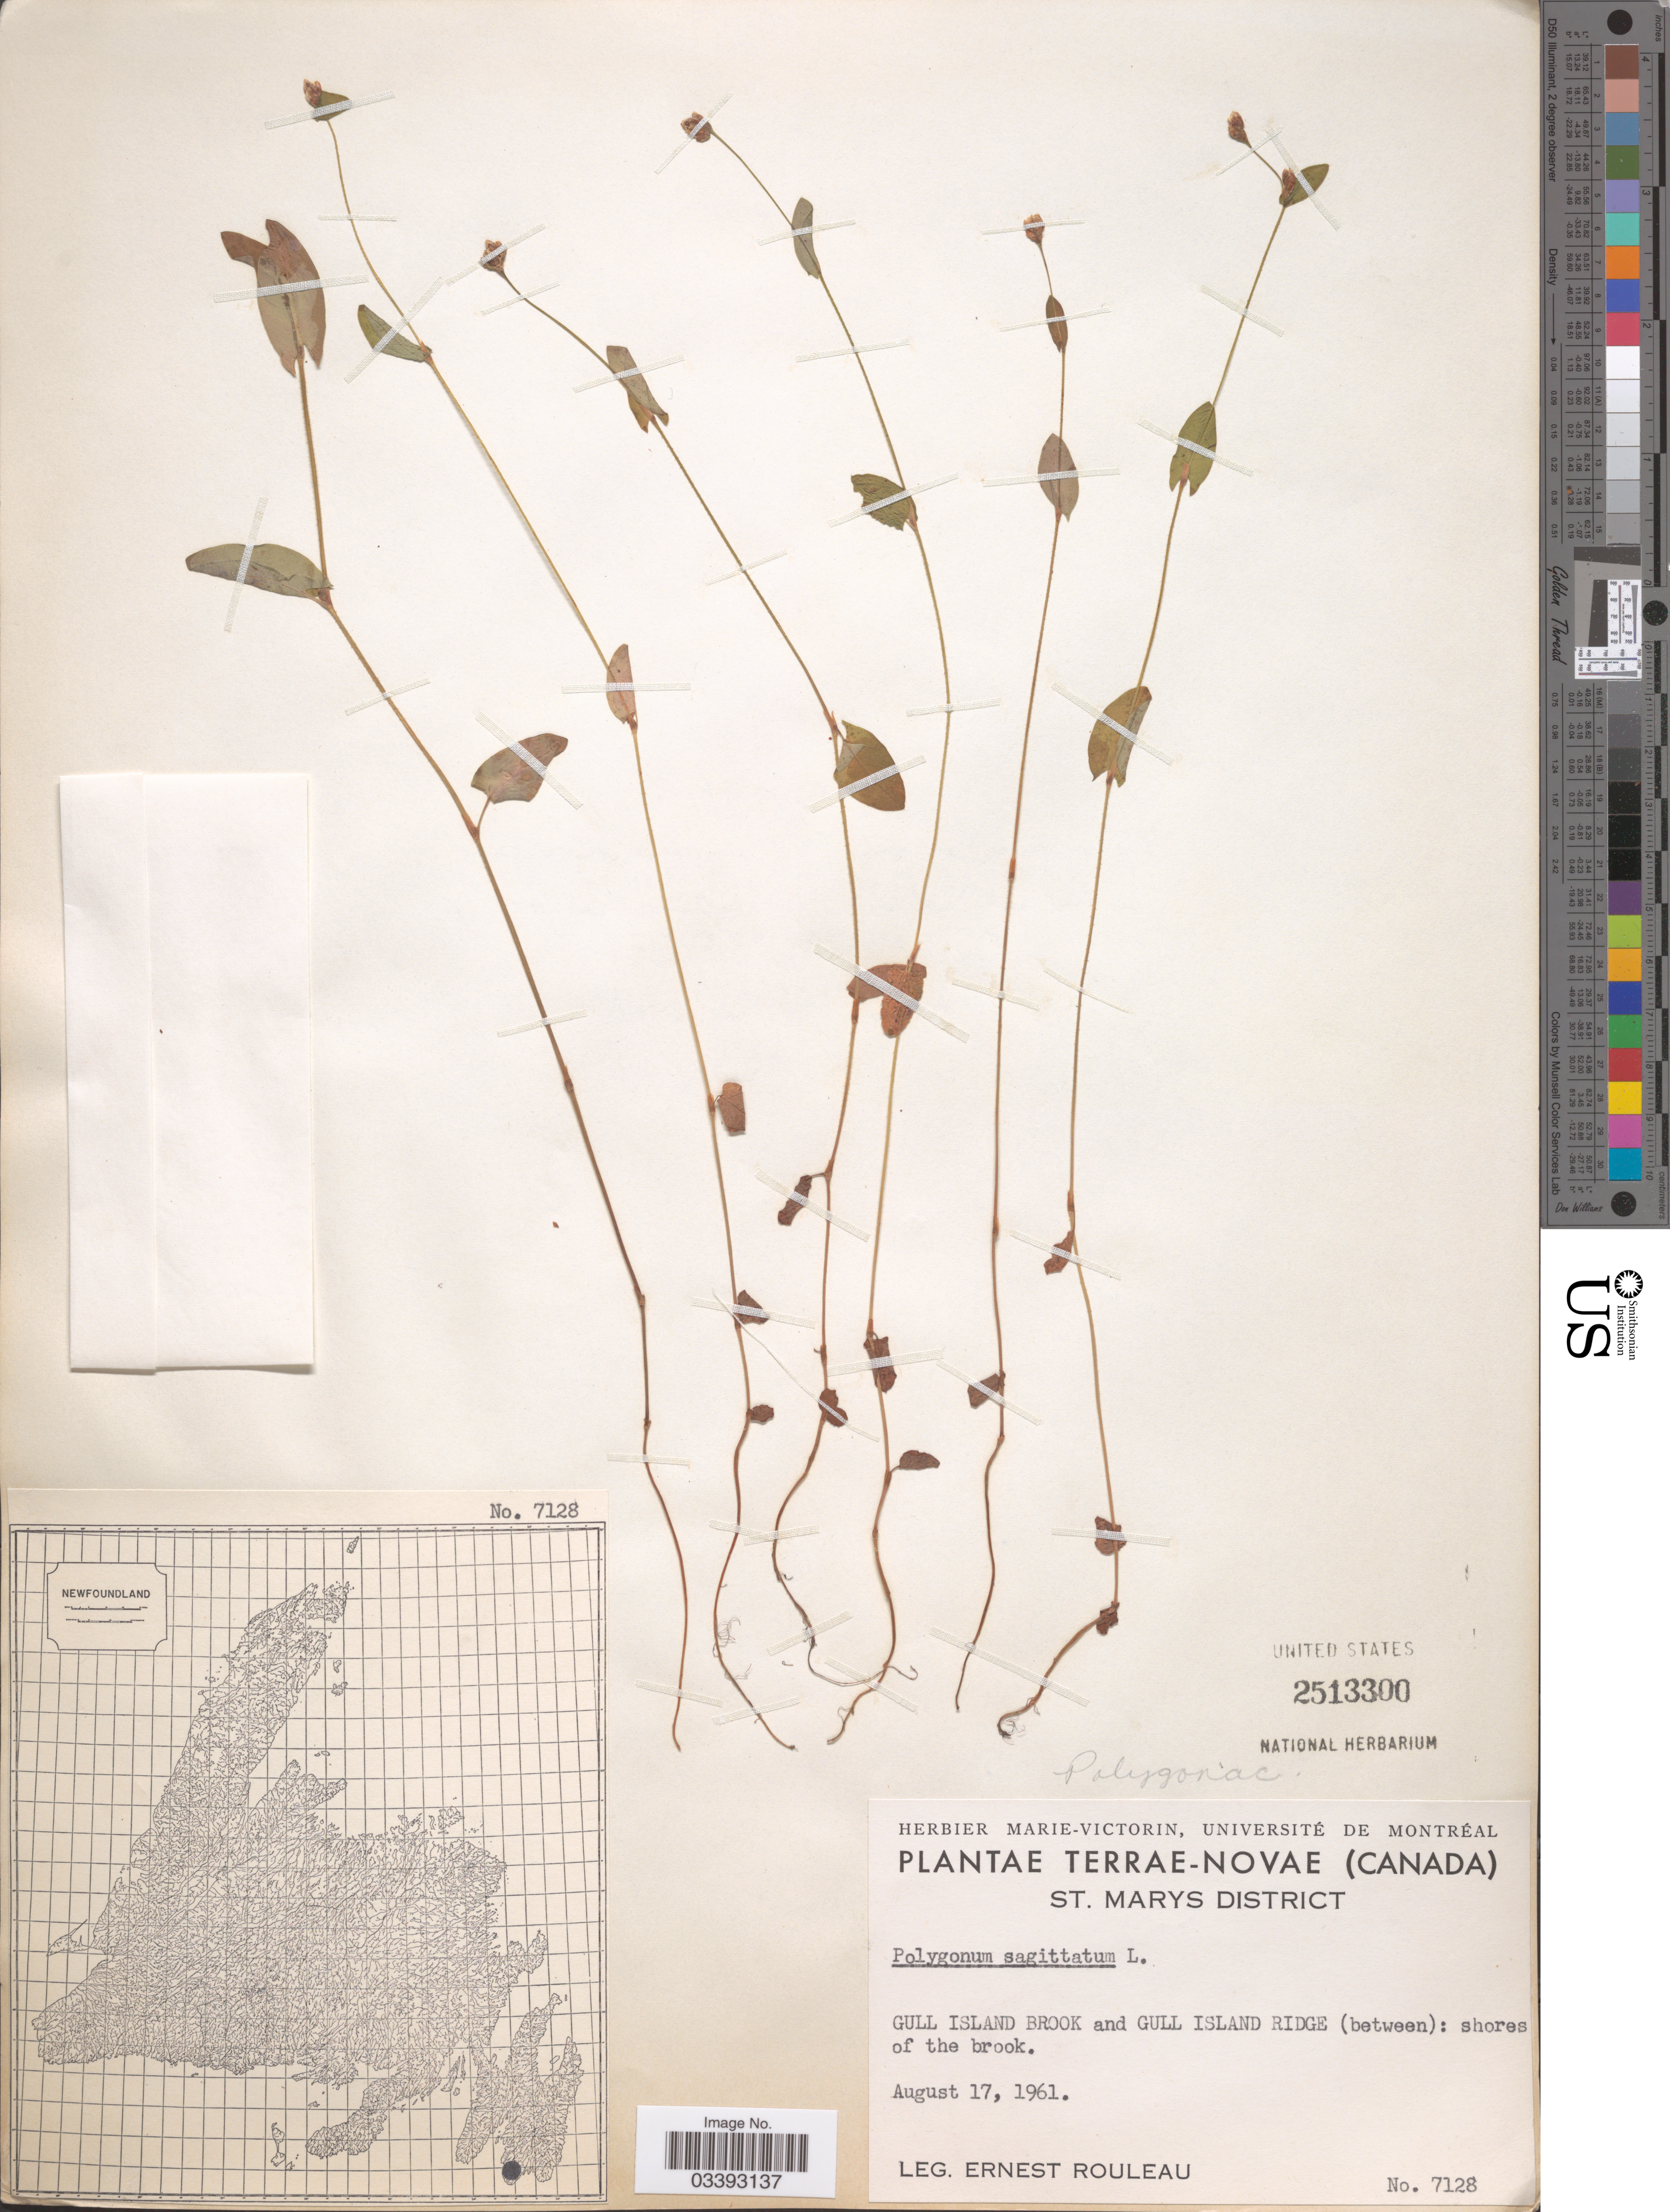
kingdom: Plantae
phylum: Tracheophyta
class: Magnoliopsida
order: Caryophyllales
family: Polygonaceae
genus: Persicaria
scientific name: Persicaria sagittata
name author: (L.) H. Gross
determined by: Atha, D. E.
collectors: J. Rouleau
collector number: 7128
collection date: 1961-08-17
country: Canada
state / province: Newfoundland and Labrador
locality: Terrae-Novae. St. Marys District. Gull Island Brook and Gull Island Ridge (between): shores of the brook.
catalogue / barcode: US 2513300